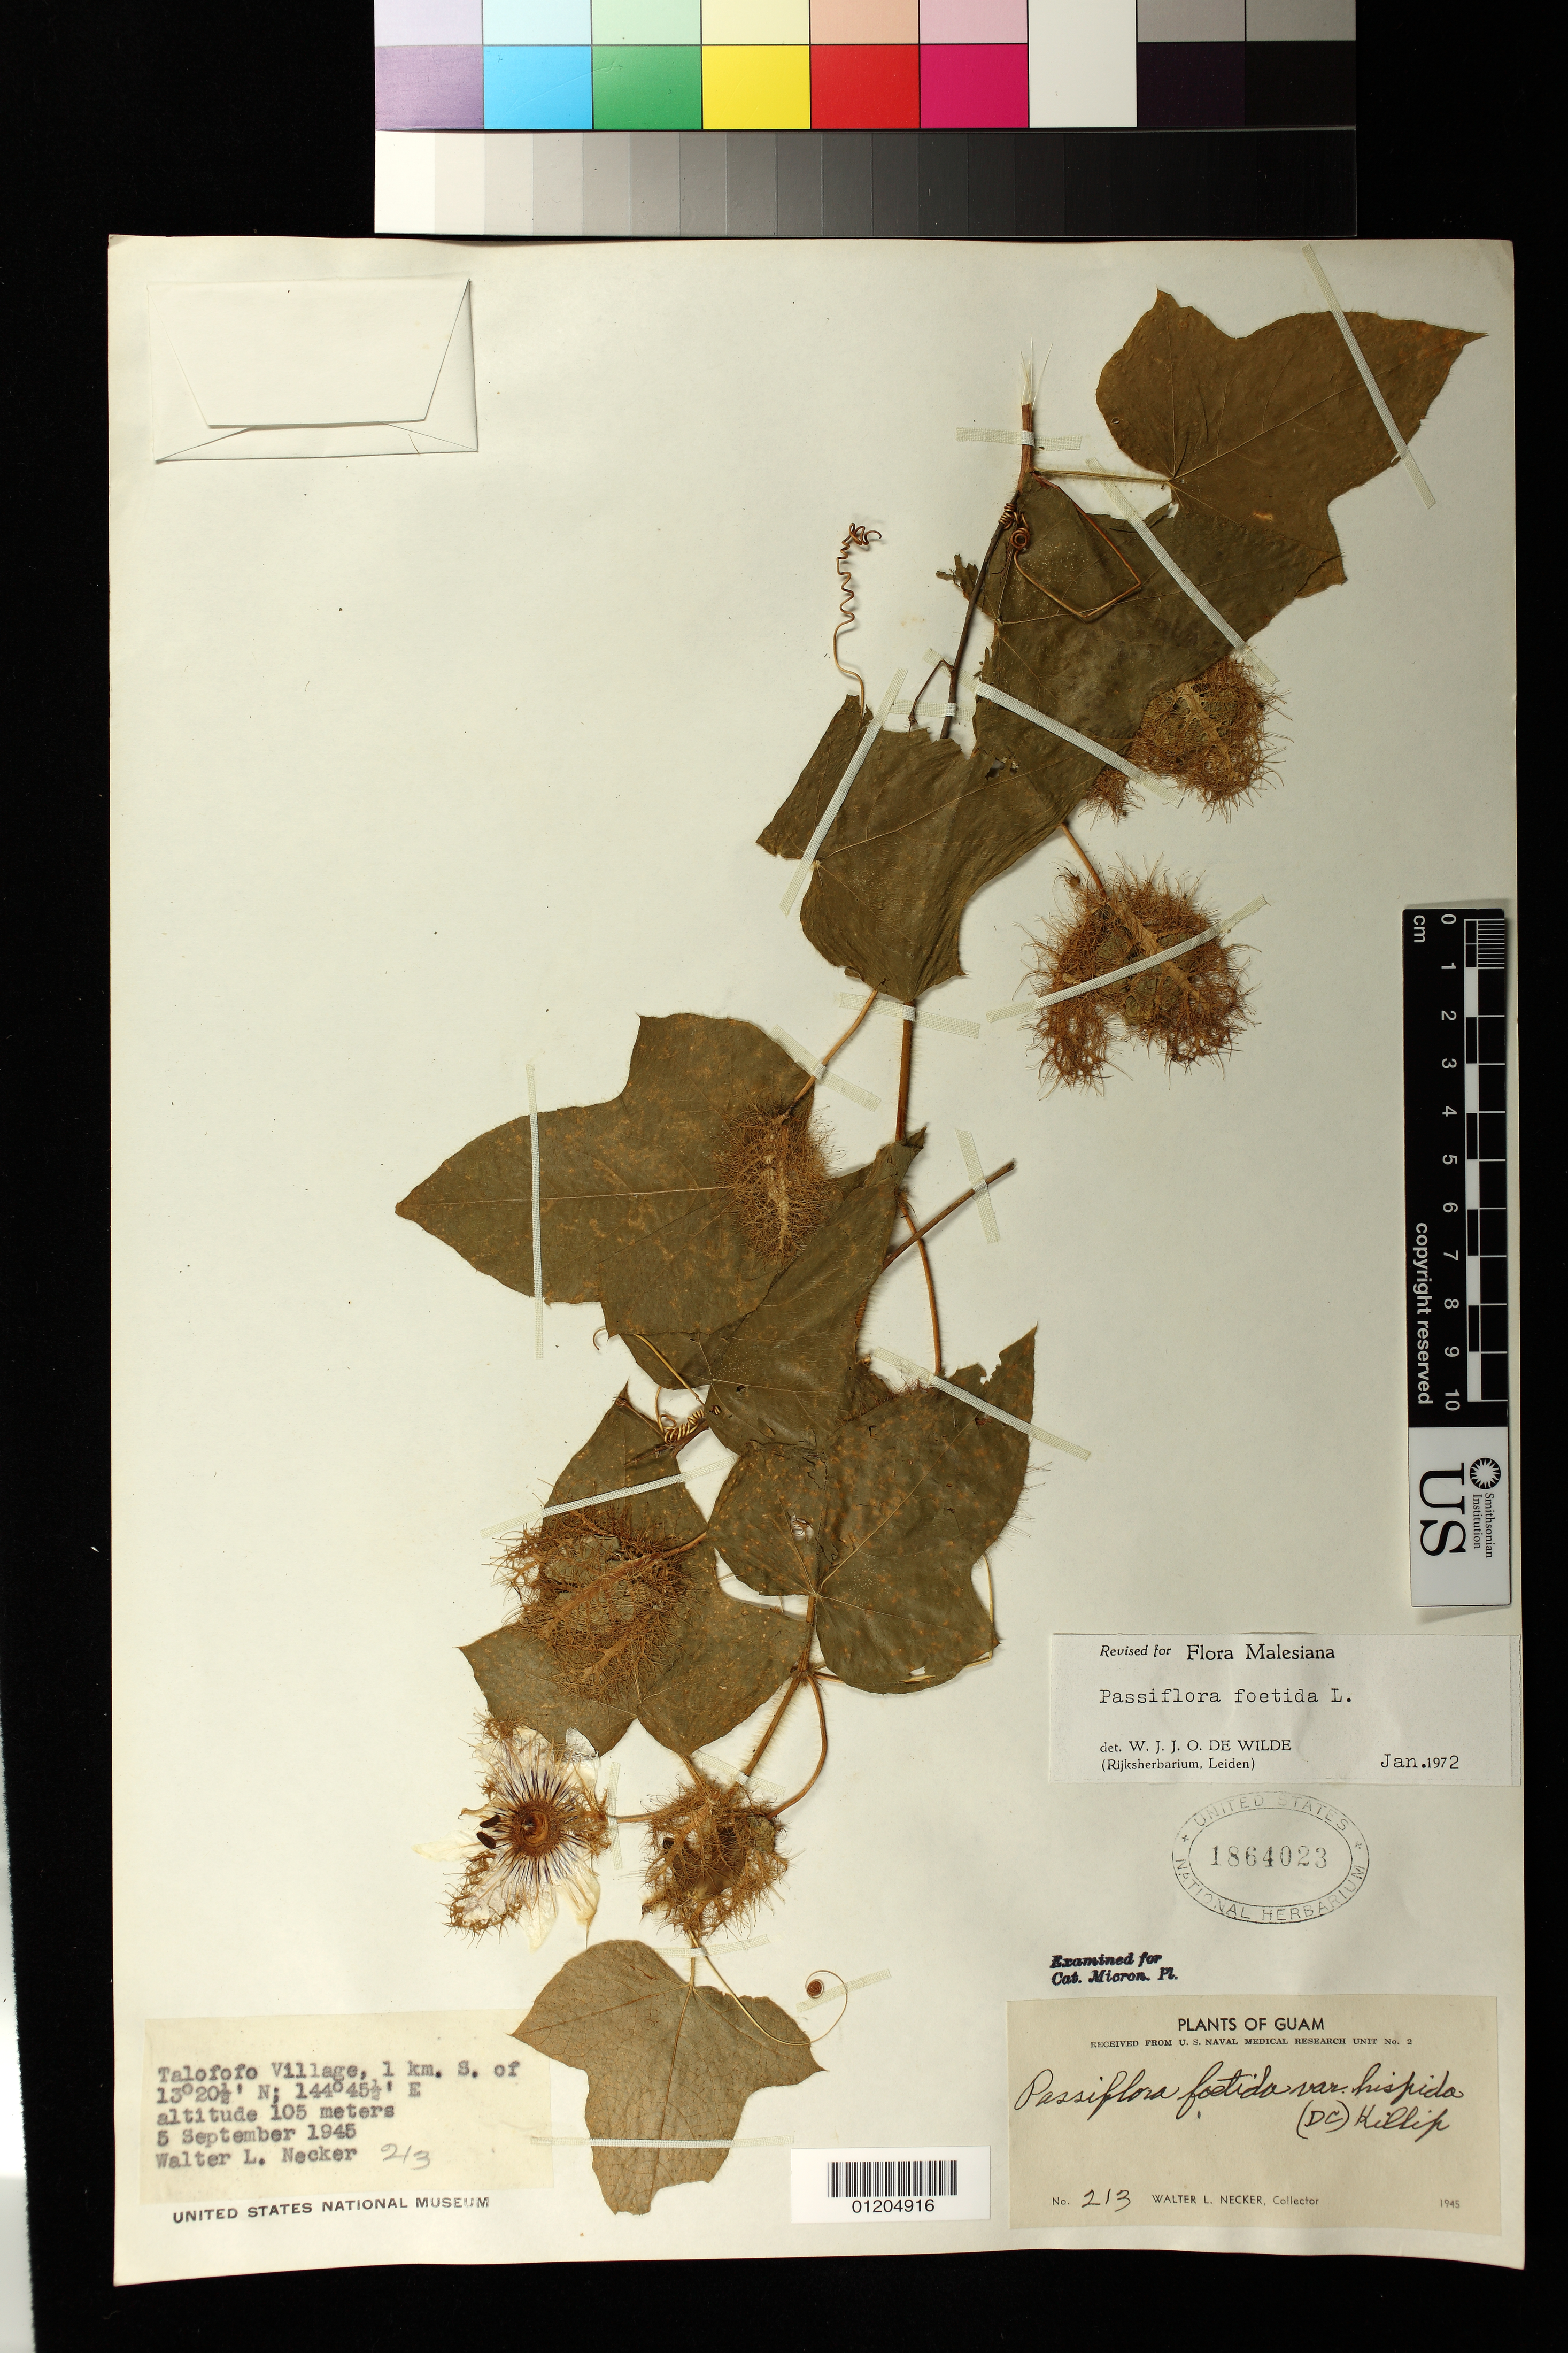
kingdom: Plantae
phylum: Tracheophyta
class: Magnoliopsida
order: Malpighiales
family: Passifloraceae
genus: Passiflora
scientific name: Passiflora foetida var. hispida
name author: (DC. ex Triana & Planch.) Killip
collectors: W. L. Necker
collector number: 213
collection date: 1945-09-05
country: Guam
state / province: Talofofo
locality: Talofofo Village, 1 km S. of [latitude and longitude given]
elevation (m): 105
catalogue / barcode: US 1864023